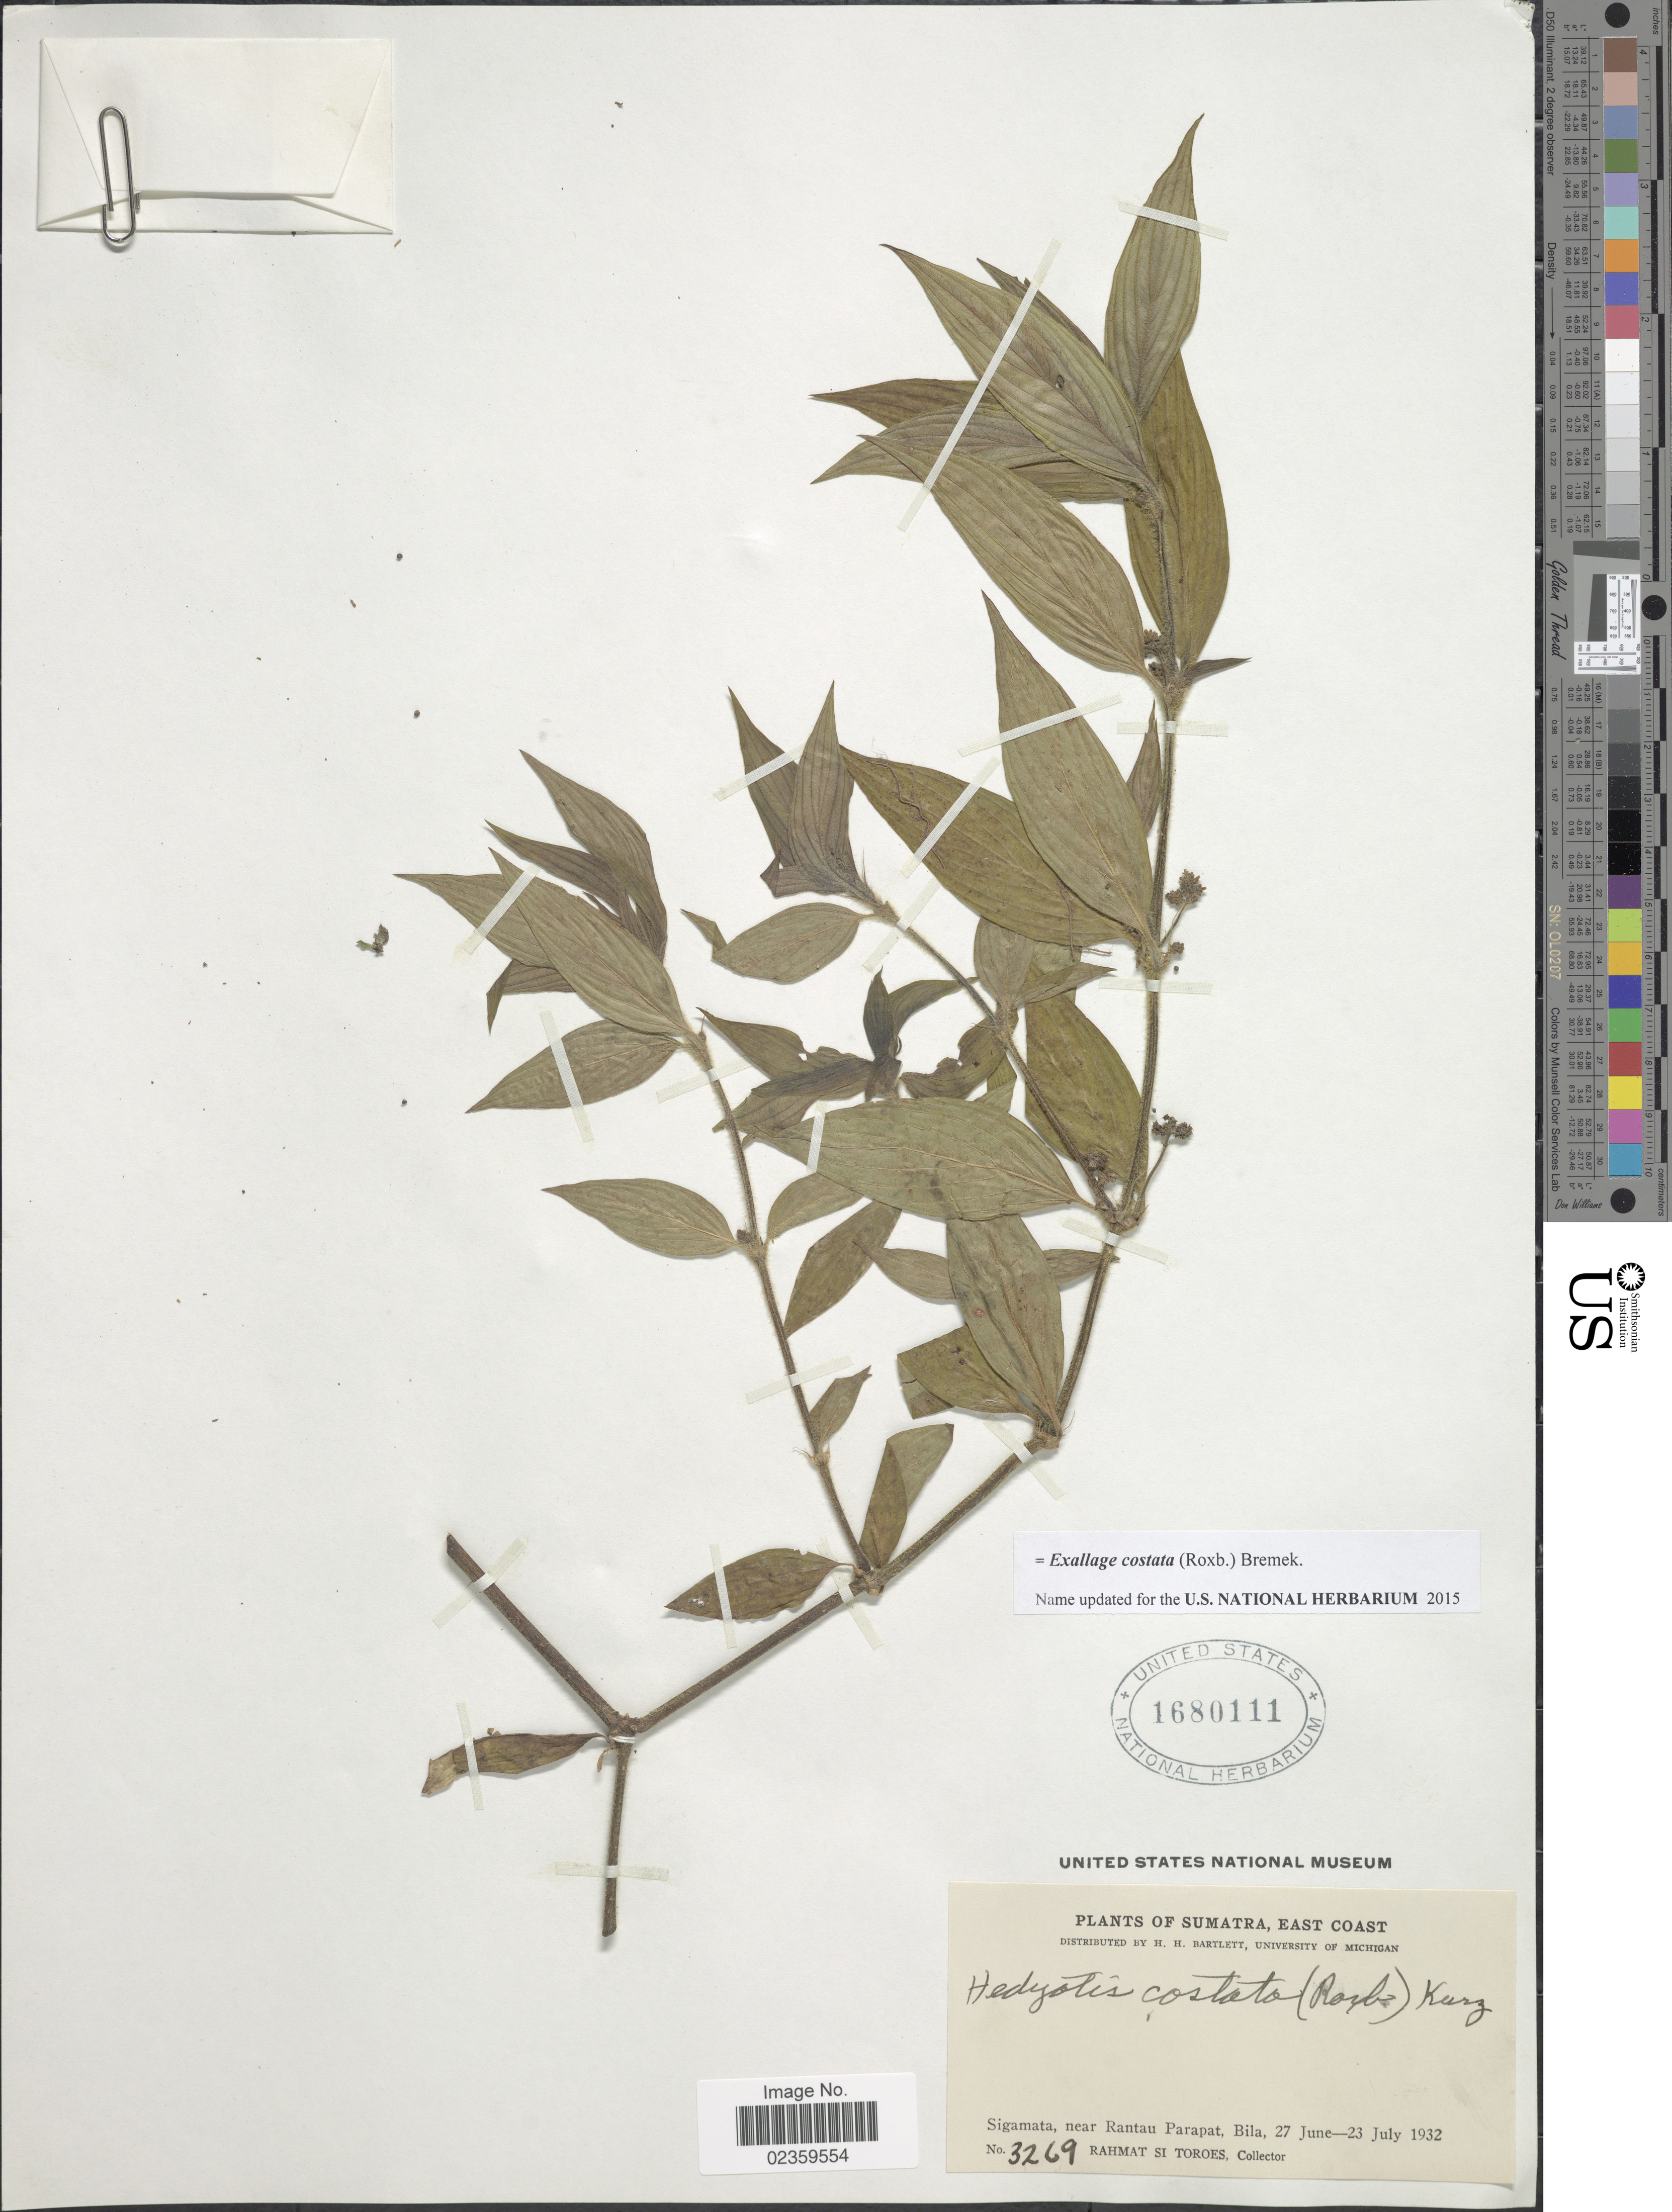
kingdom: Plantae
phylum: Tracheophyta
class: Magnoliopsida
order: Gentianales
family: Rubiaceae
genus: Exallage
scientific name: Exallage costata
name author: (Roxb.) Bremek.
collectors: Rahmat Si Boeea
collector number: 3269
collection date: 1932-06-27/1932-07-23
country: Indonesia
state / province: Sumatra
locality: Sumatra, East Coast. Sigamata, near Rantau Parapat, Bila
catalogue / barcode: US 1680111